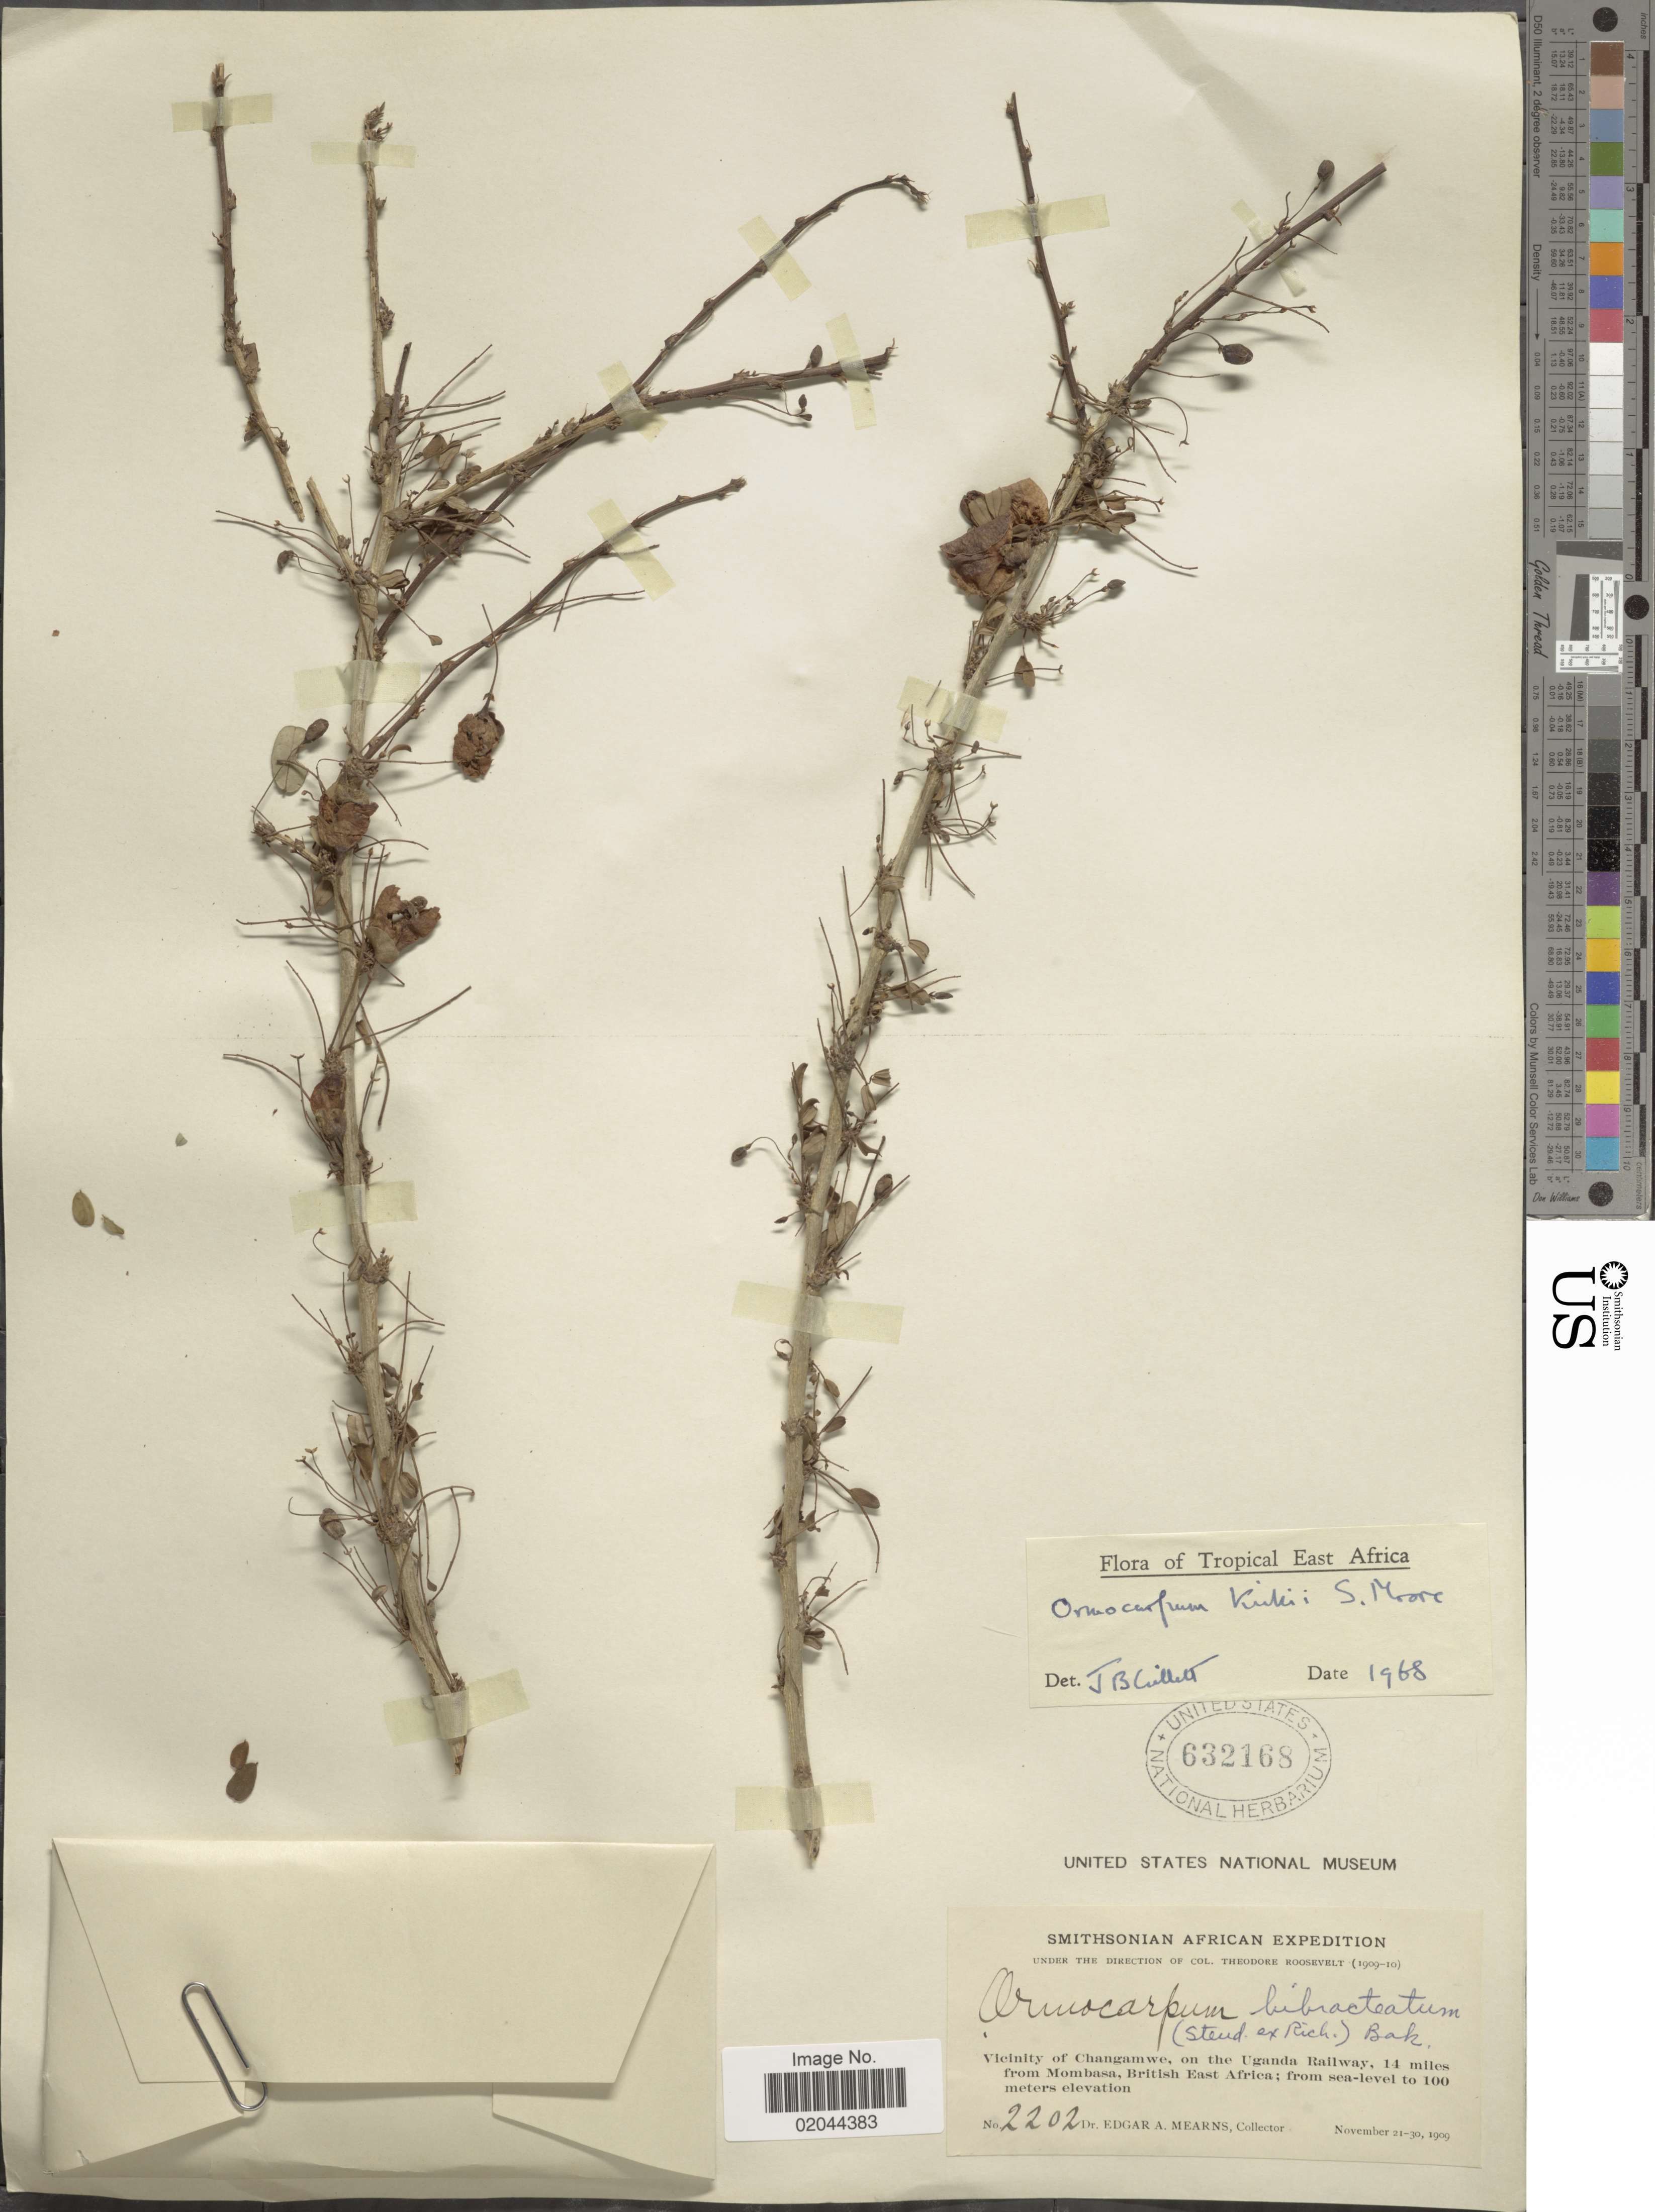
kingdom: Plantae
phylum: Tracheophyta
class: Magnoliopsida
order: Fabales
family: Fabaceae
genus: Ormocarpum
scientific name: Ormocarpum kirkii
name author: S. Moore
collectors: E. A. Mearns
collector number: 2202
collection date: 1909-11-21/1909-11-30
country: Kenya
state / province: Mombasa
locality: Vicinity of Changamwe, on the Uganda Railway, 14 miles from Mombasa, British East Africa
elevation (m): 100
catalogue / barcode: US 632168